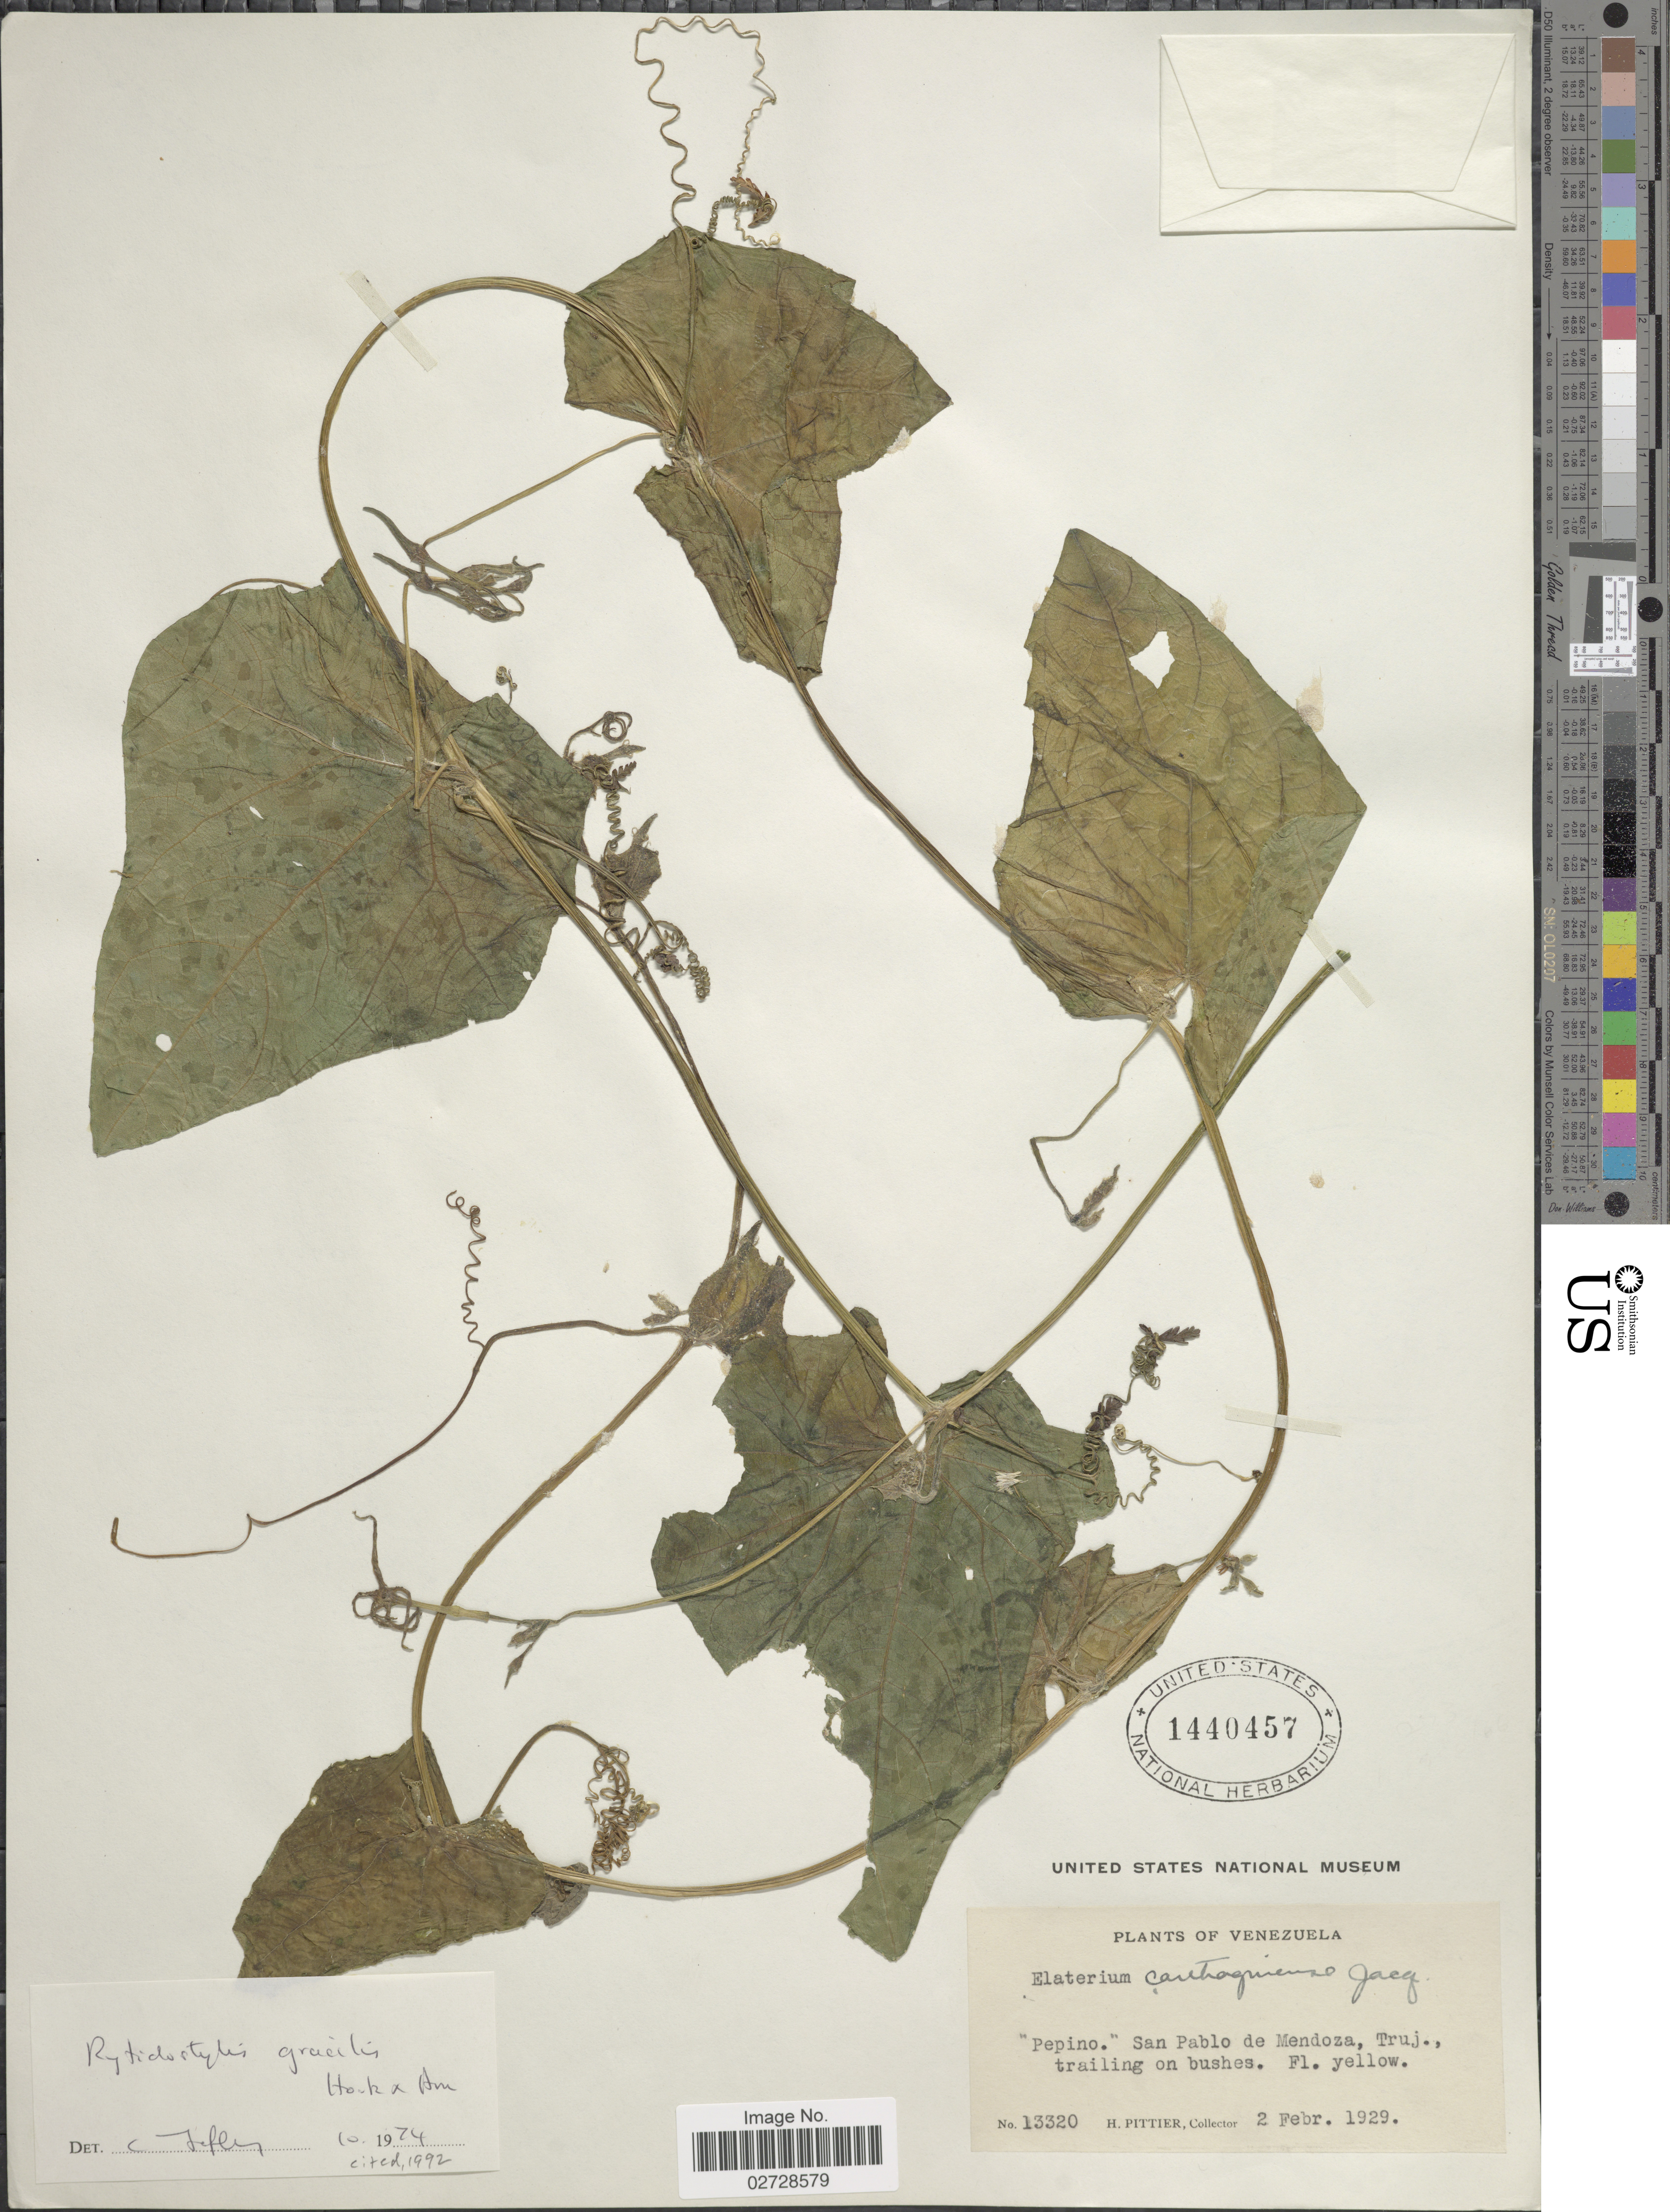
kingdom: Plantae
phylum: Tracheophyta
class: Magnoliopsida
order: Cucurbitales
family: Cucurbitaceae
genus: Cyclanthera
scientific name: Cyclanthera carthagenensis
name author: (Jacq.) H. Schaef. & S.S. Renner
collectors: H. F. Pittier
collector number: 13320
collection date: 1929-02-02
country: Venezuela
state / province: Trujillo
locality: Pepino.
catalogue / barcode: US 1440457